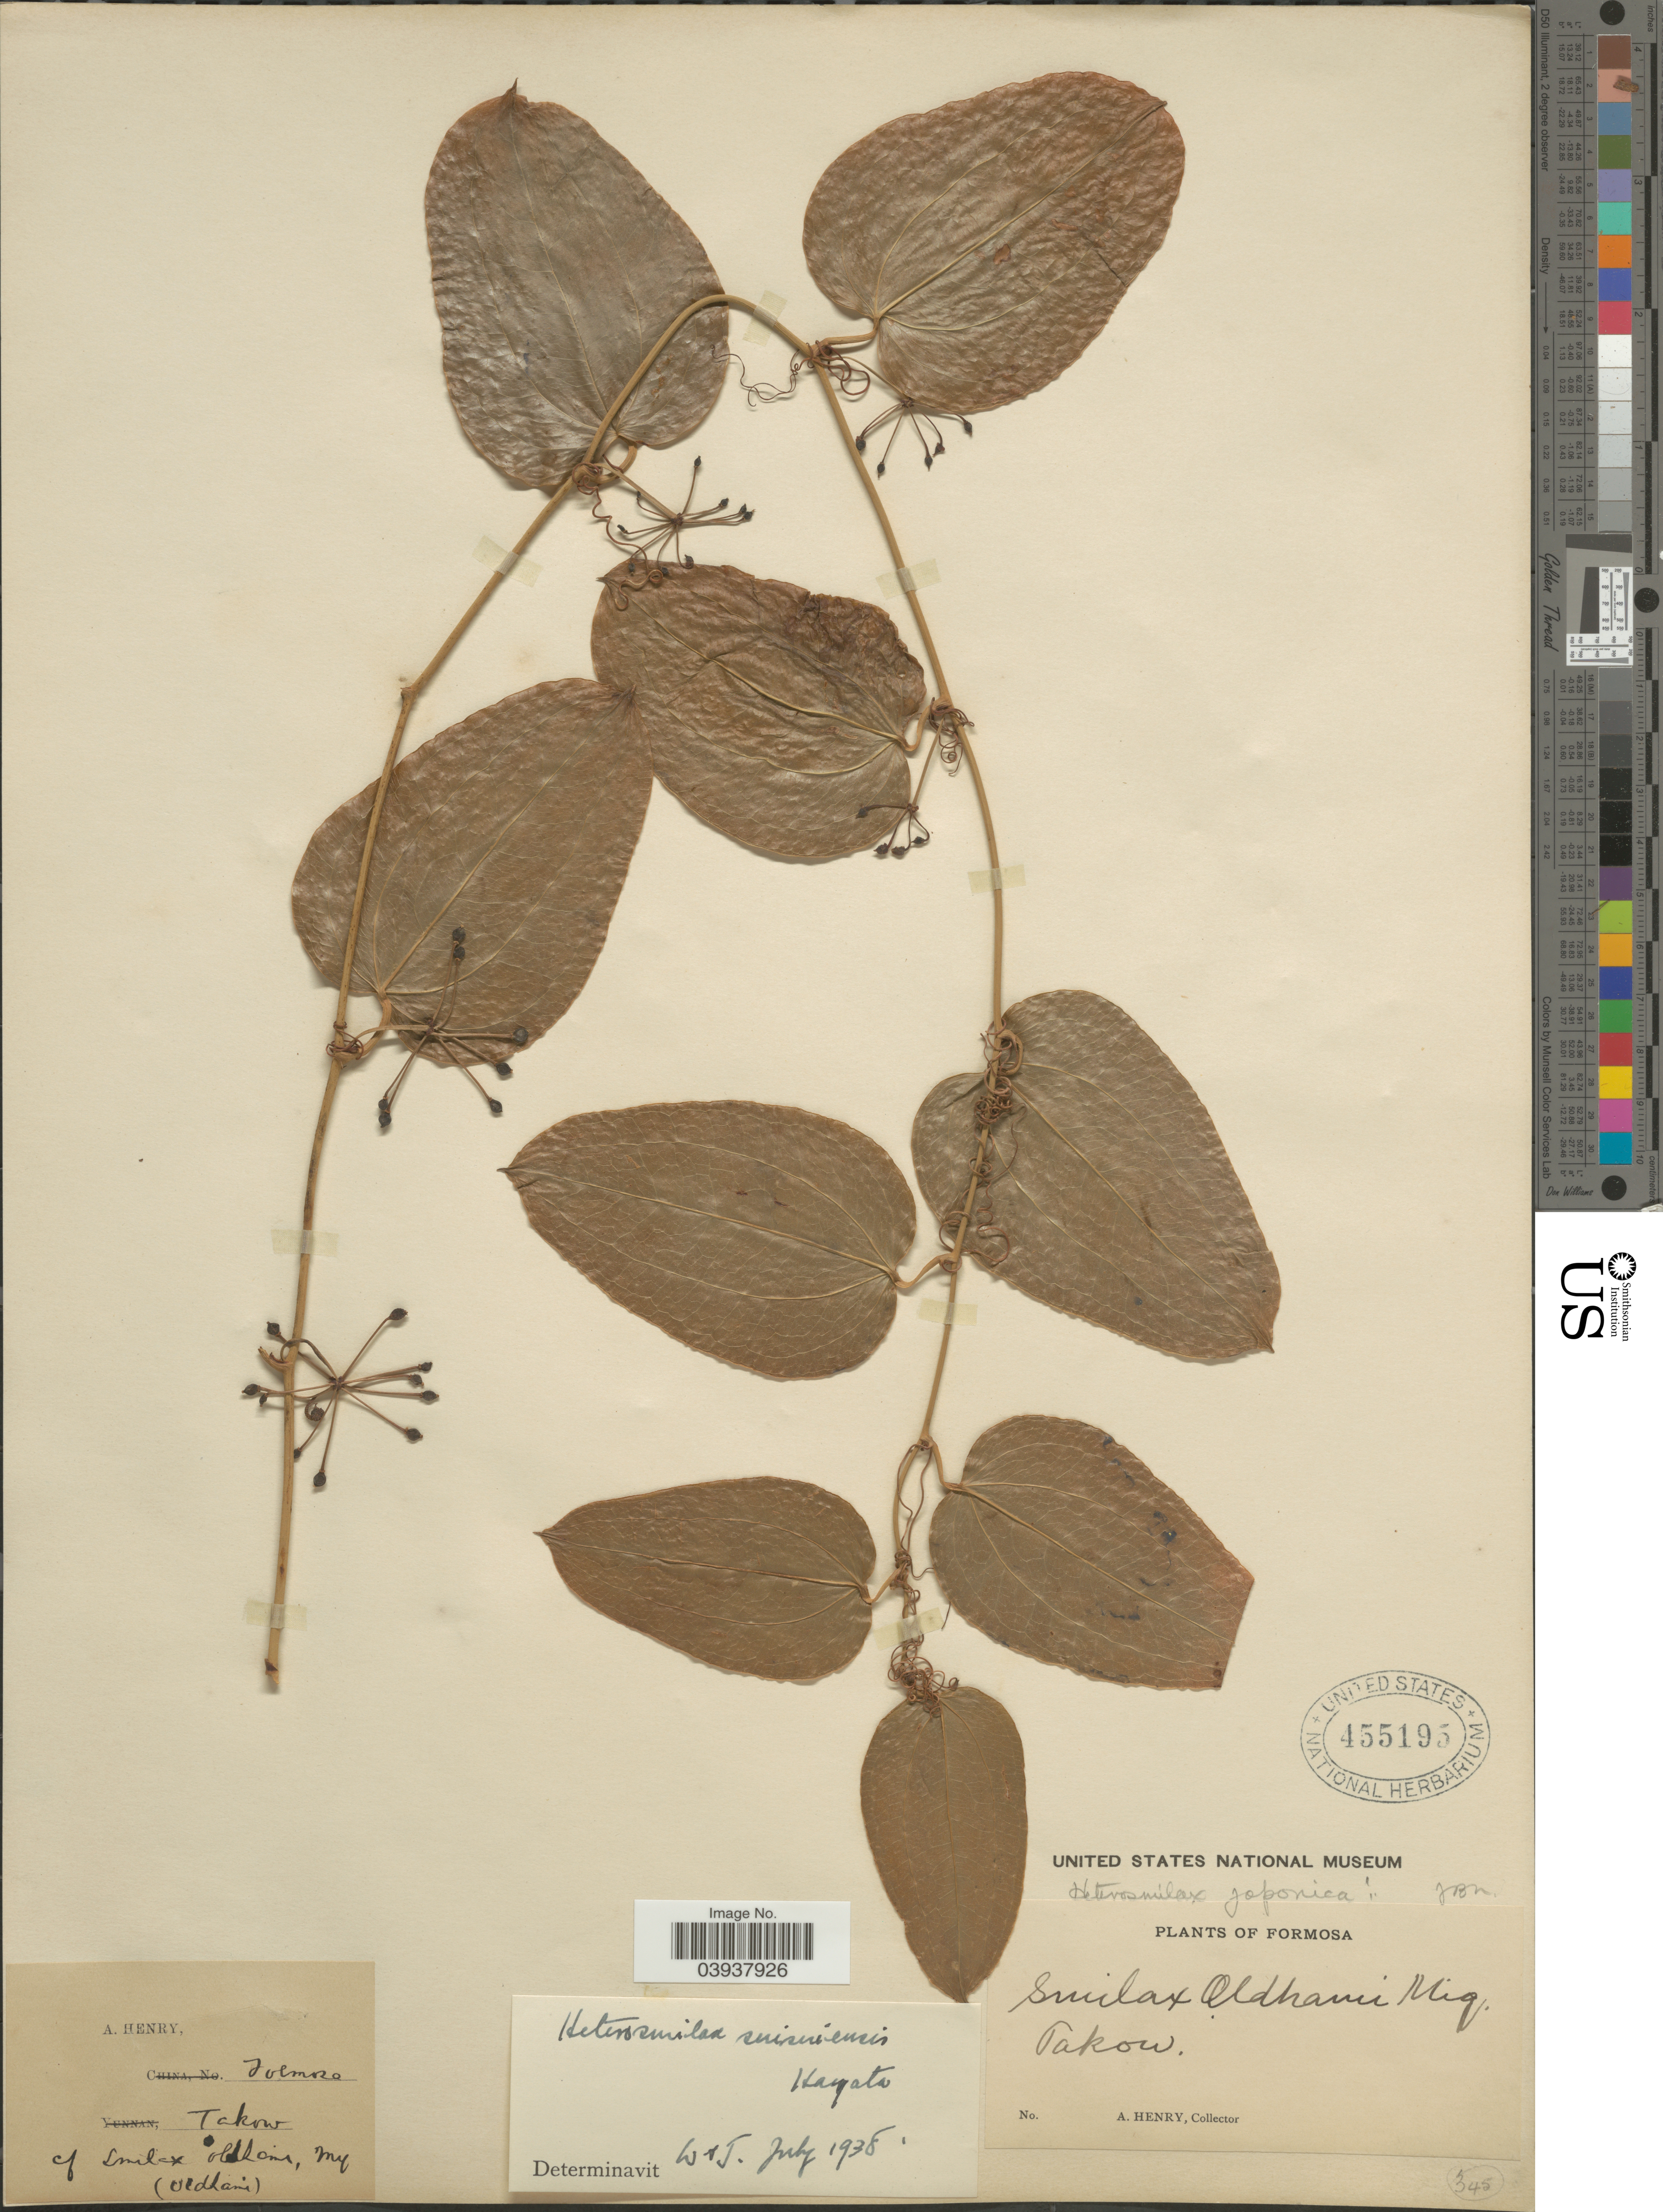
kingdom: Plantae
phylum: Tracheophyta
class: Liliopsida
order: Liliales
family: Smilacaceae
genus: Heterosmilax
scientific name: Heterosmilax seisuiensis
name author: (Hayata) F.T. Wang & Tang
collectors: A. Henry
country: Taiwan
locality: Formosa. Takow.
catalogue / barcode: US 455195